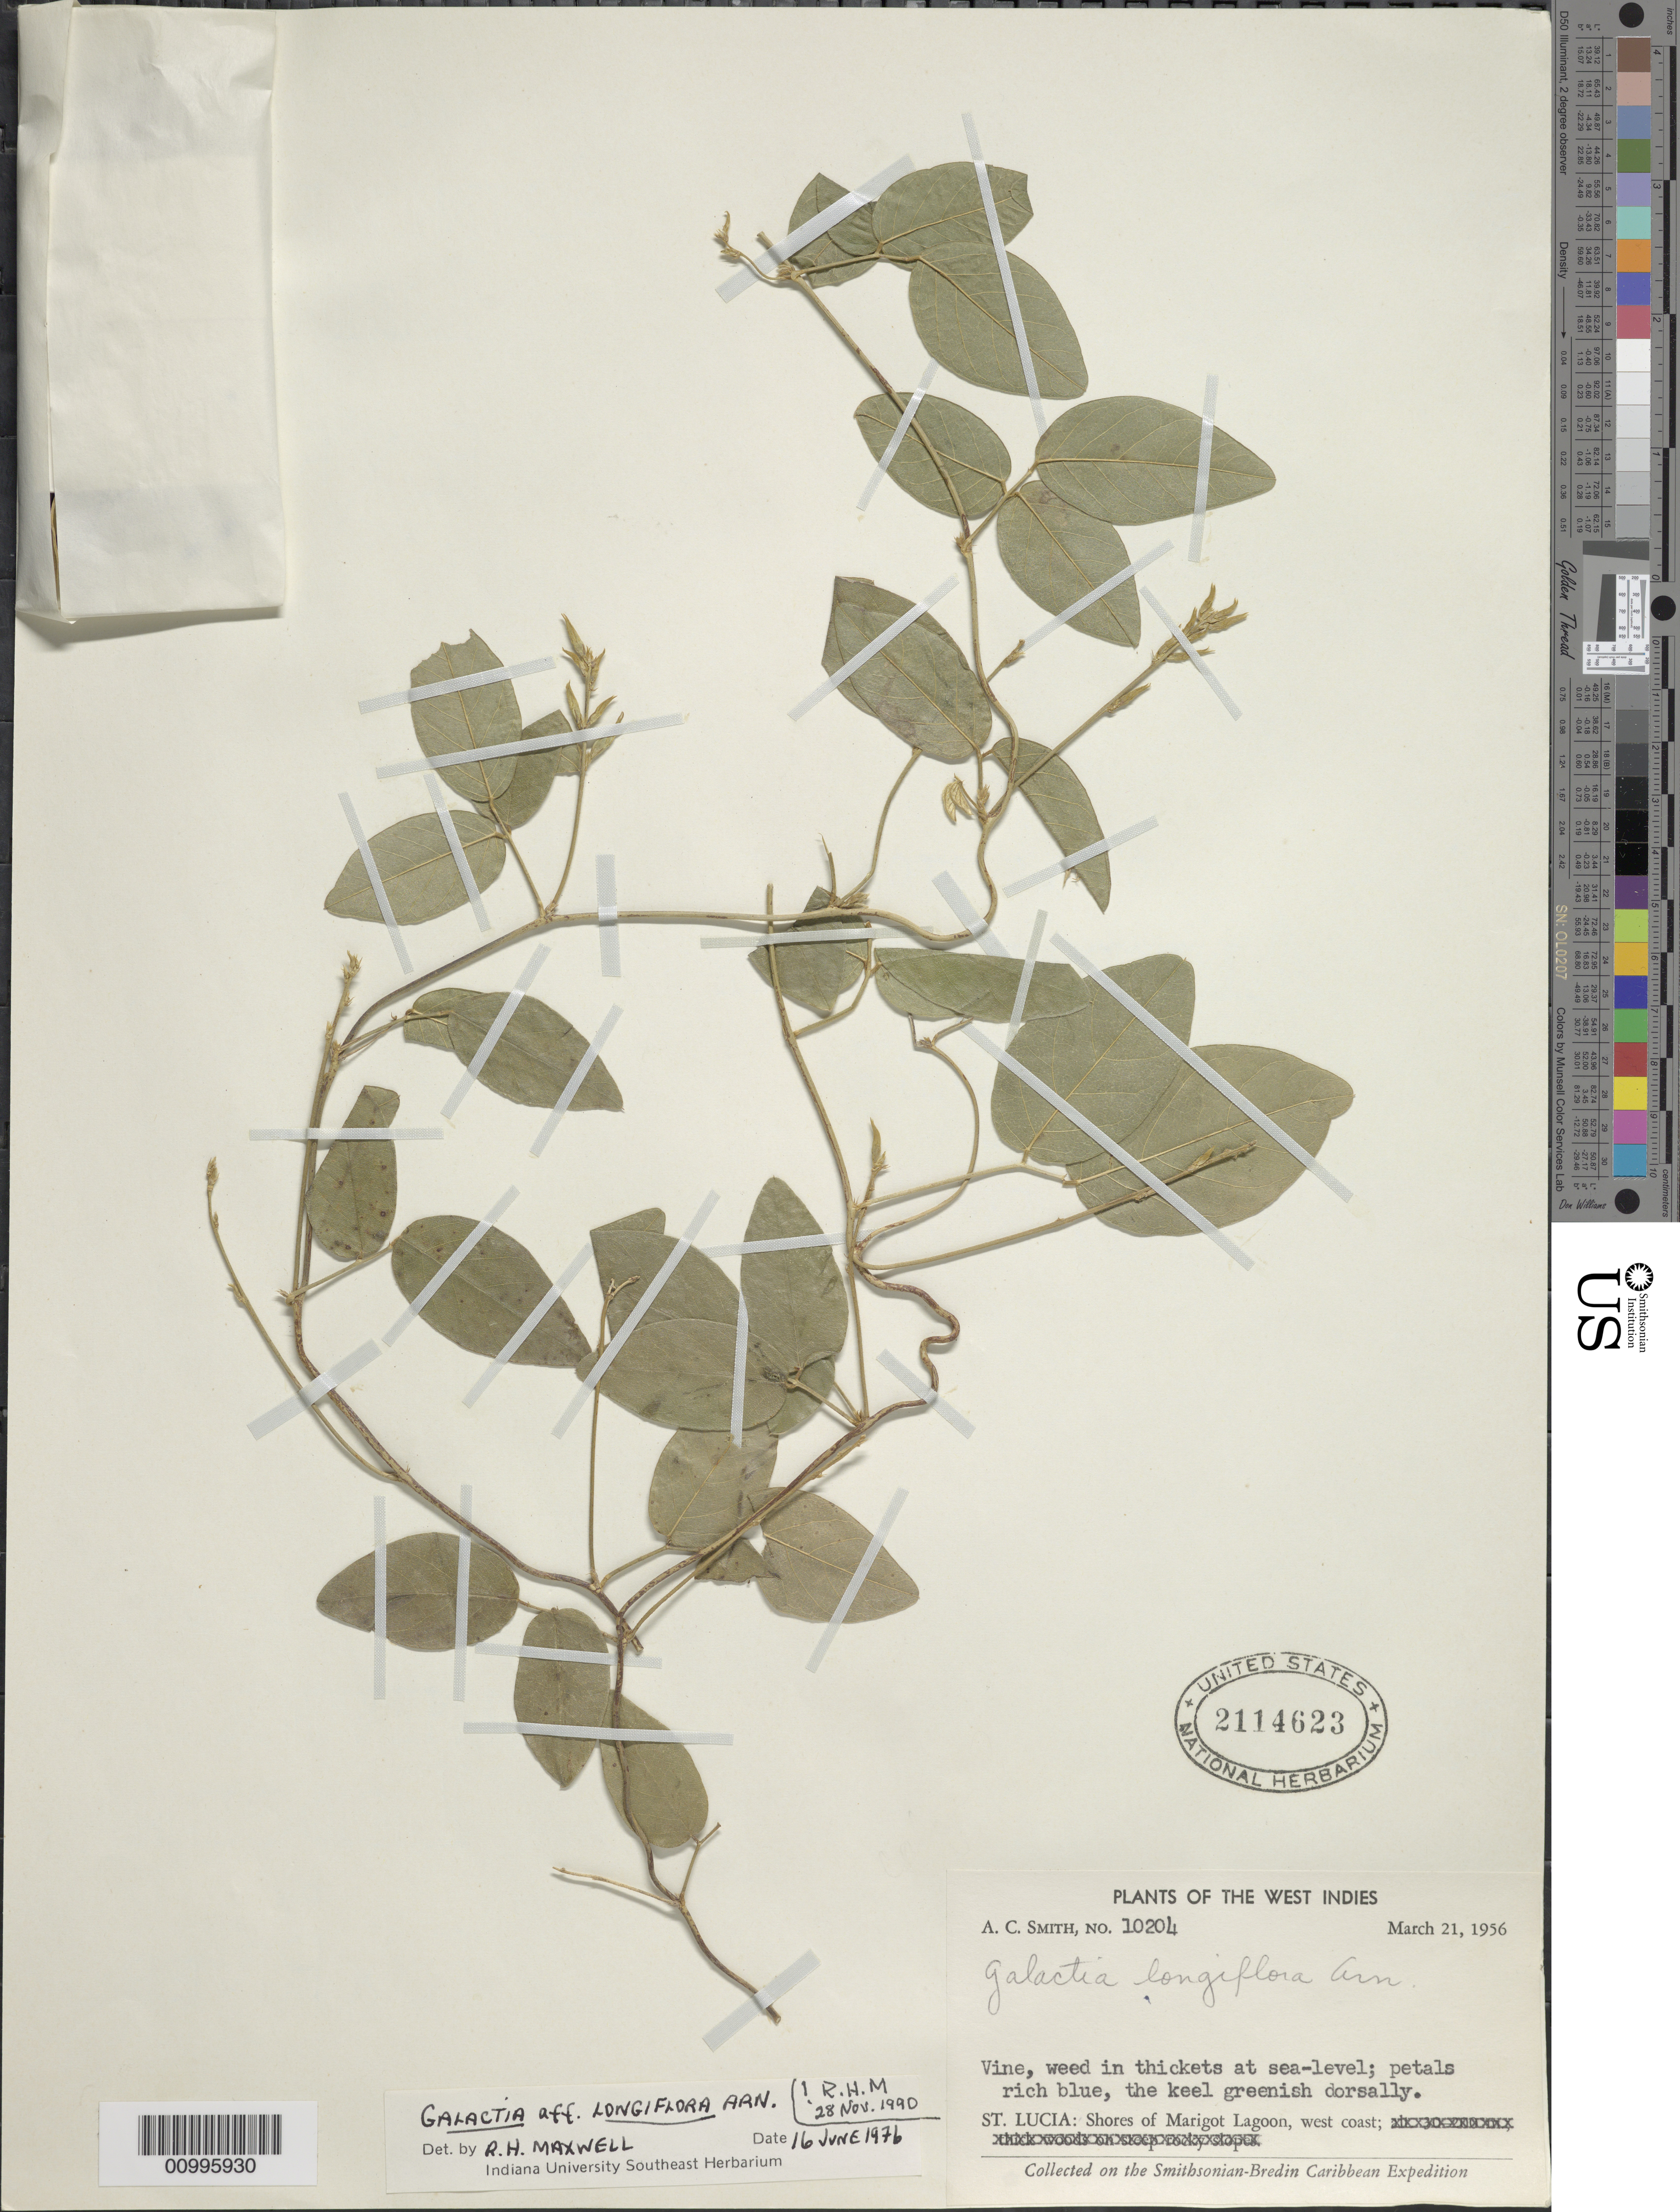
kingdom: Plantae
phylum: Tracheophyta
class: Magnoliopsida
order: Fabales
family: Fabaceae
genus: Galactia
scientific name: Galactia longiflora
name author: Arn.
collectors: A. C. Smith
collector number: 10204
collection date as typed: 21 Mar 1956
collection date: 1956-03-21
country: St. Lucia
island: St. Lucia I.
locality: Vine, weed in thicket at sea-level. Petals rich blue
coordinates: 0 N, 0 E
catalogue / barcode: US 2114623